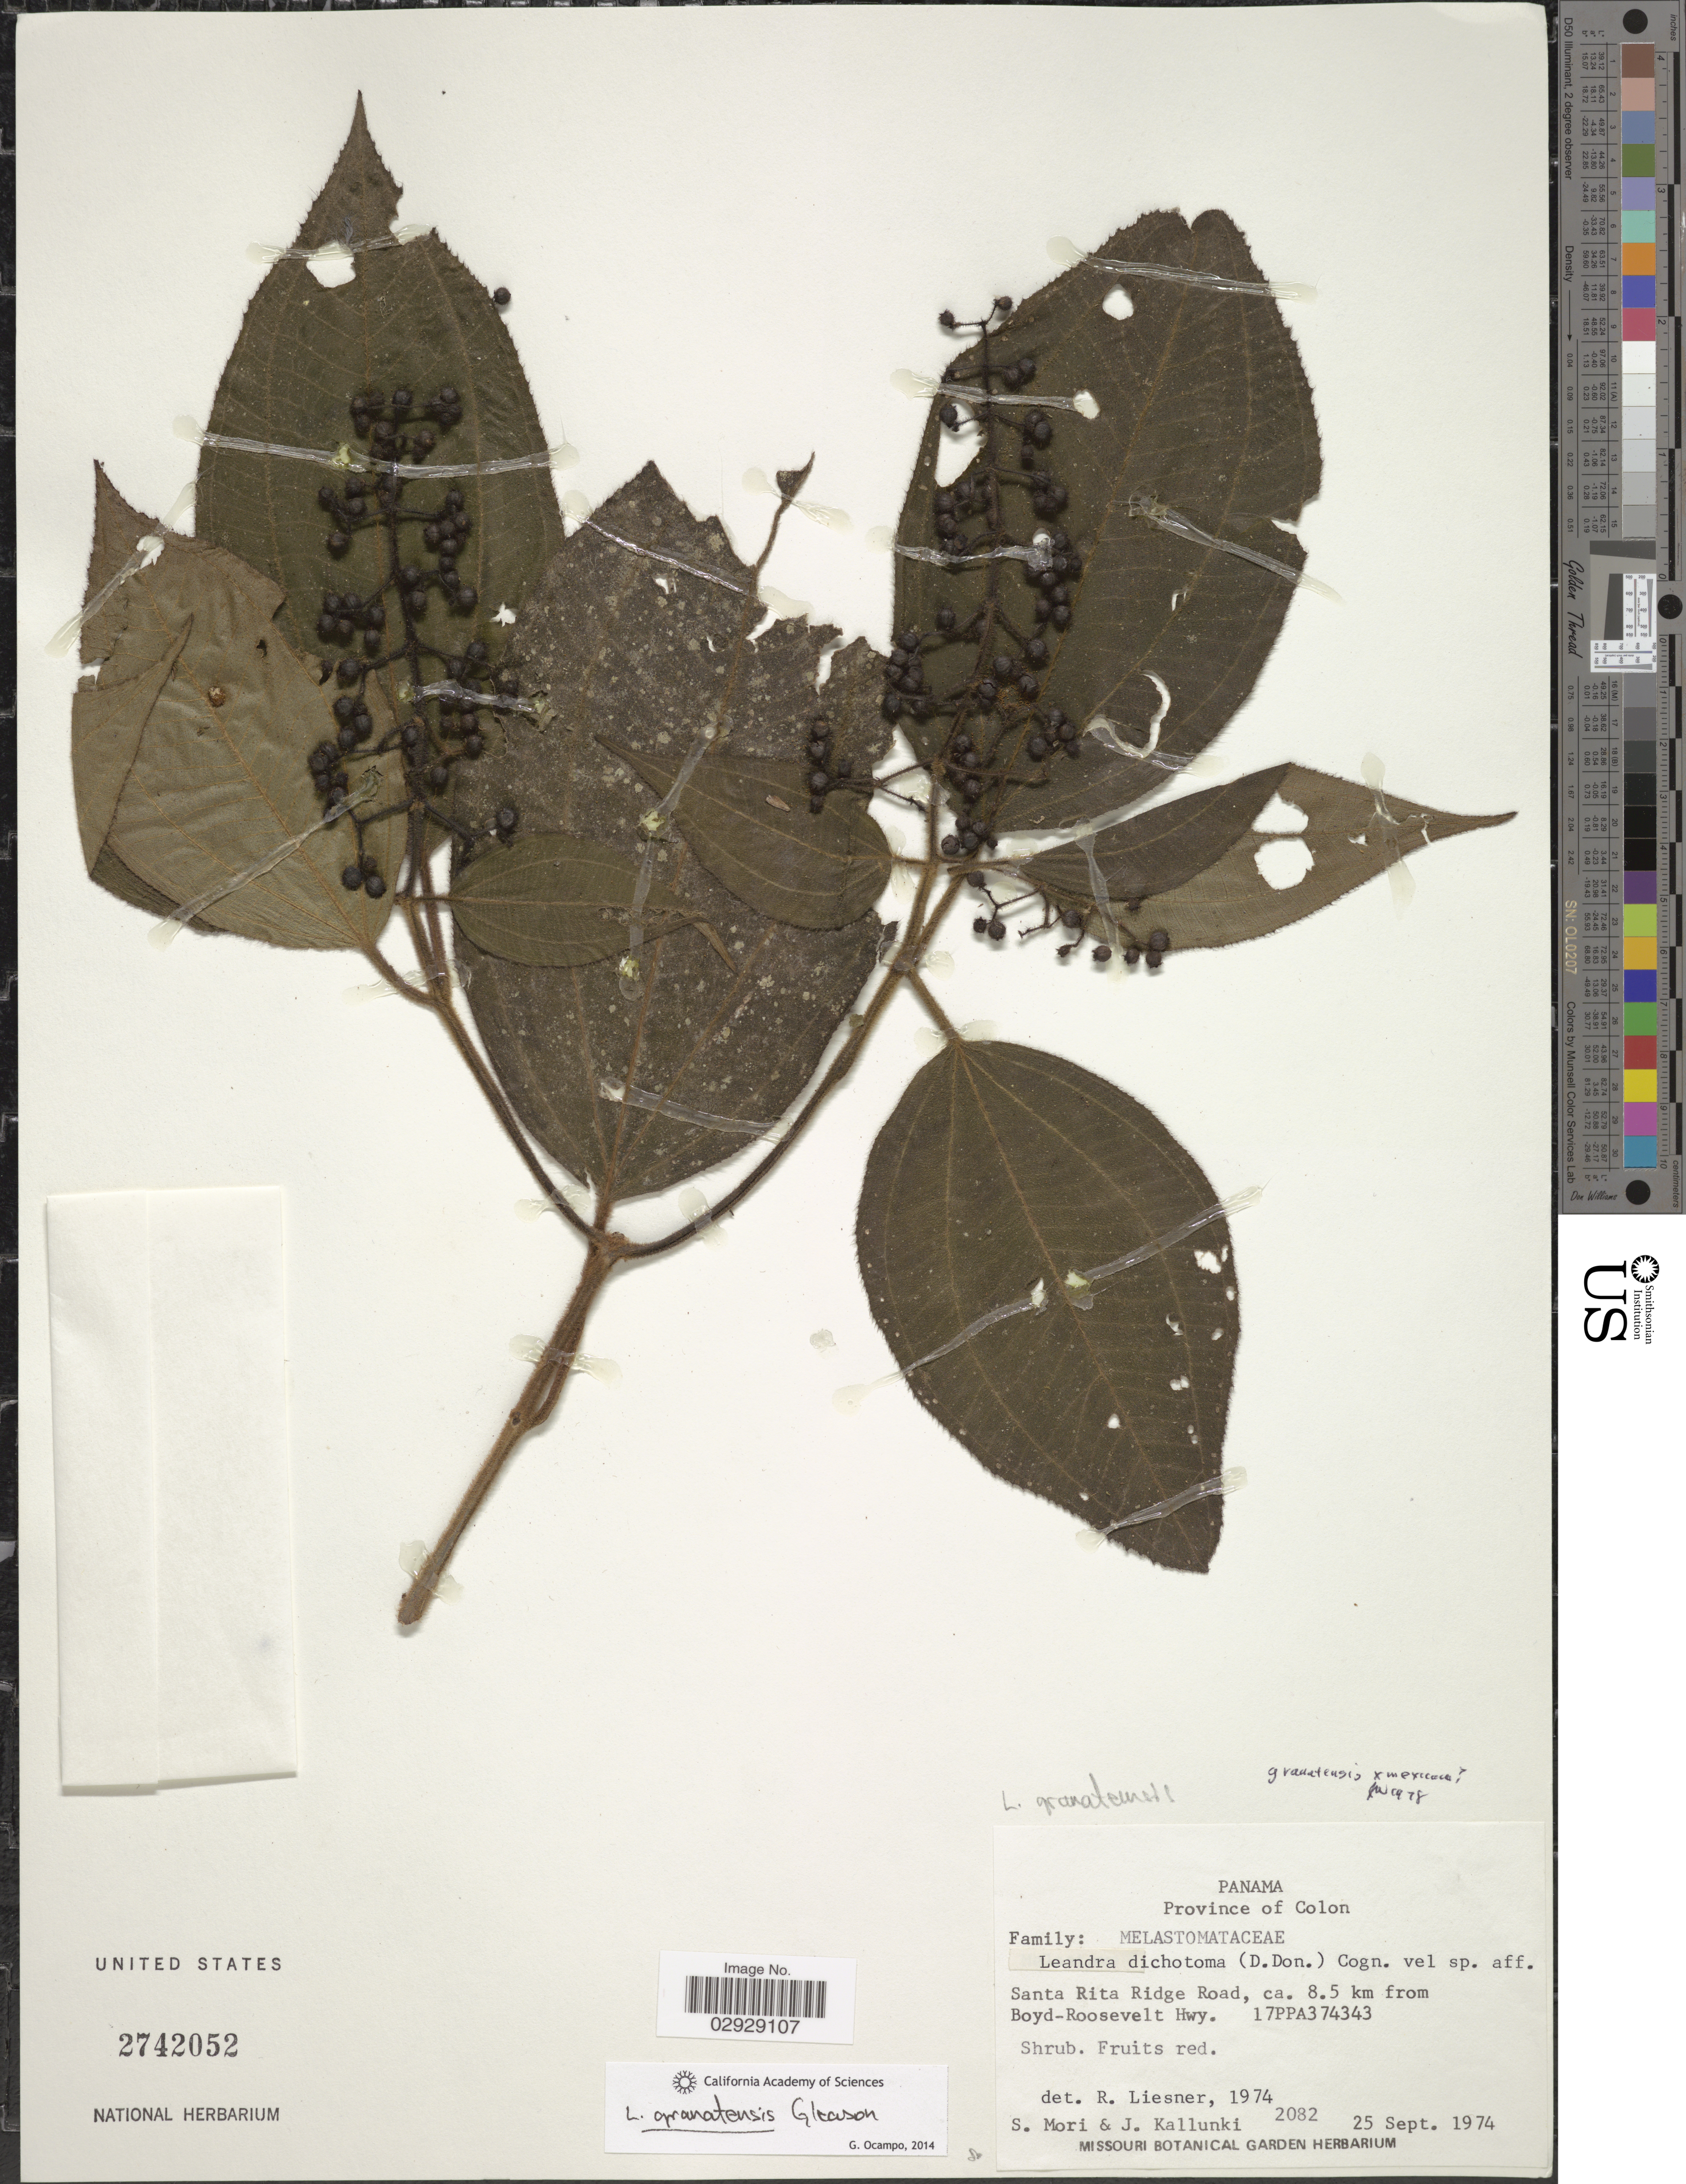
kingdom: Plantae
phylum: Tracheophyta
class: Magnoliopsida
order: Myrtales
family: Melastomataceae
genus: Leandra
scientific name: Leandra granatensis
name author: Gleason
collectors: S. Mori & J. Kallunki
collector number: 2082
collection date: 1974-09-25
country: Panama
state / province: Colón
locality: Santa Rita Ridge Road, ca. 8.5 km from Boyd-Roosevelt Hwy. 17PPA374343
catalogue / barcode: US 2742052